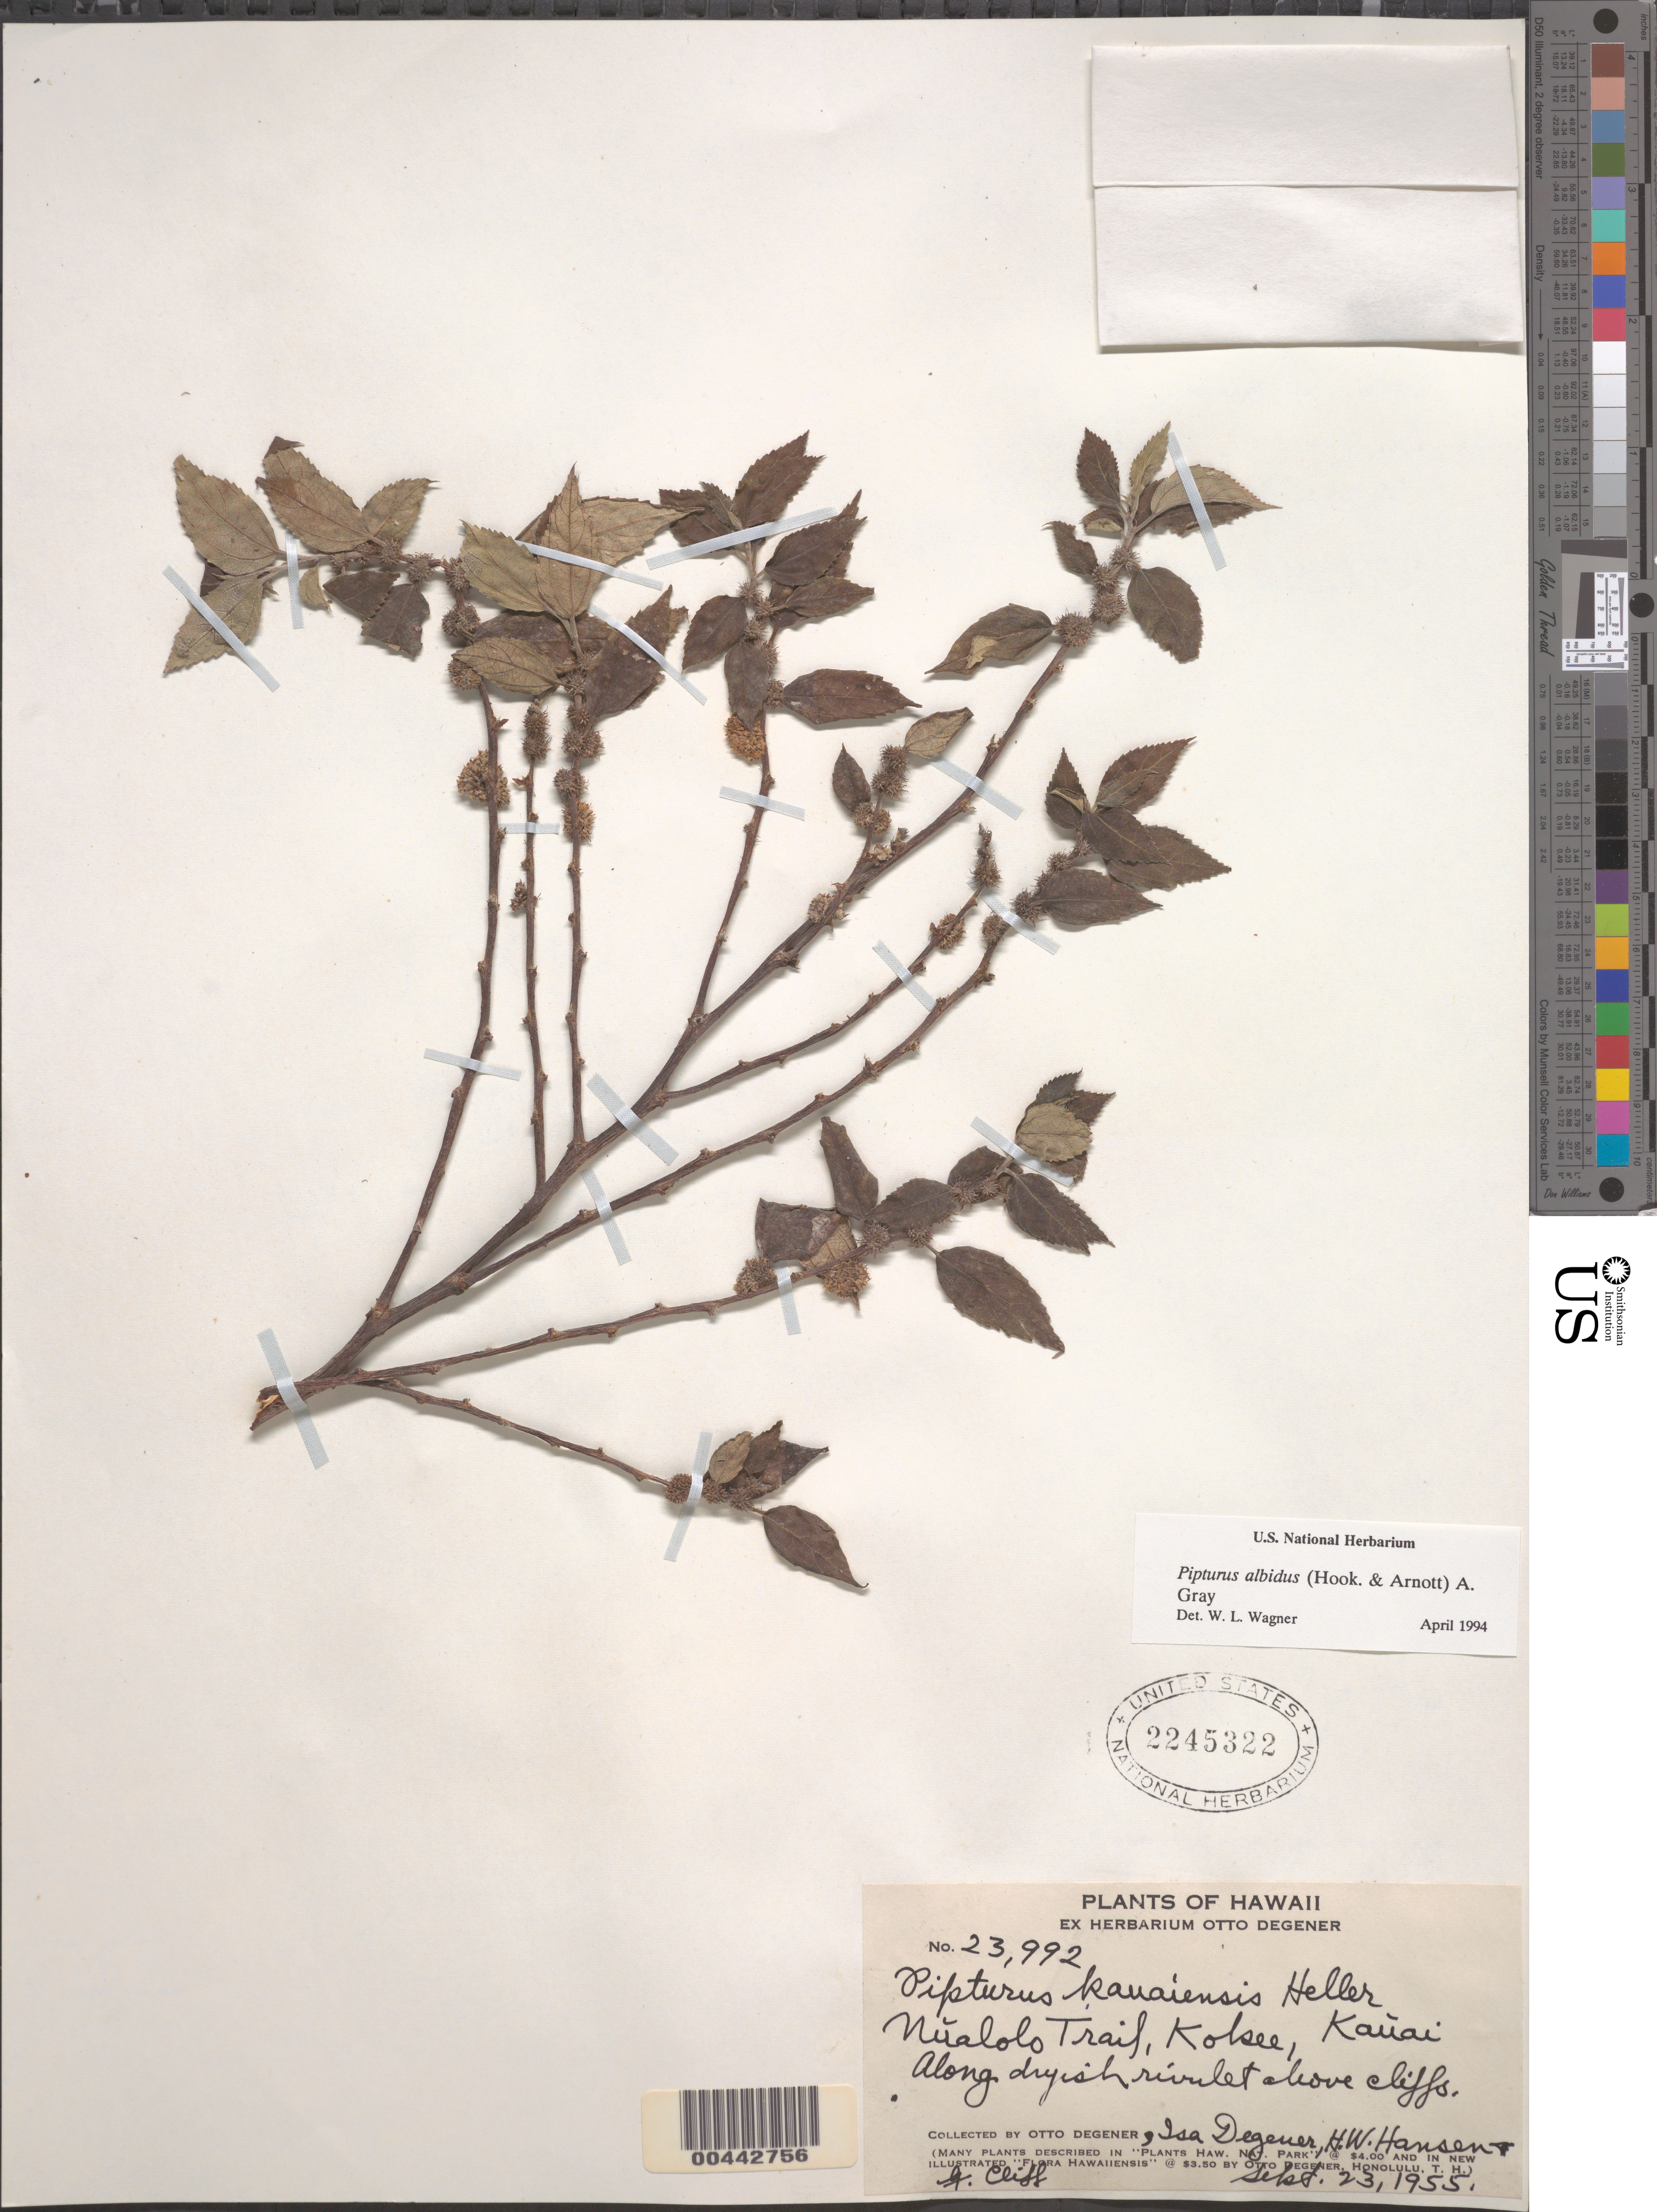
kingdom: Plantae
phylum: Tracheophyta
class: Magnoliopsida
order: Rosales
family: Urticaceae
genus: Pipturus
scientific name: Pipturus albidus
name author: (Hook. & Arn.) A. Gray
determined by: Wagner, W. L., (BOT), Smithsonian Institution - National Museum of Natural History (UNITED STATES)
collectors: O. Degener, I. Degener, H. Hansen & G. Cliff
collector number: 23992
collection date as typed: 23 Sep 1955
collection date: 1955-09-23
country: United States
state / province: Hawaii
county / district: Kauai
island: Kaua'i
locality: Nualolo Trail, Kokee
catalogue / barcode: US 2245322